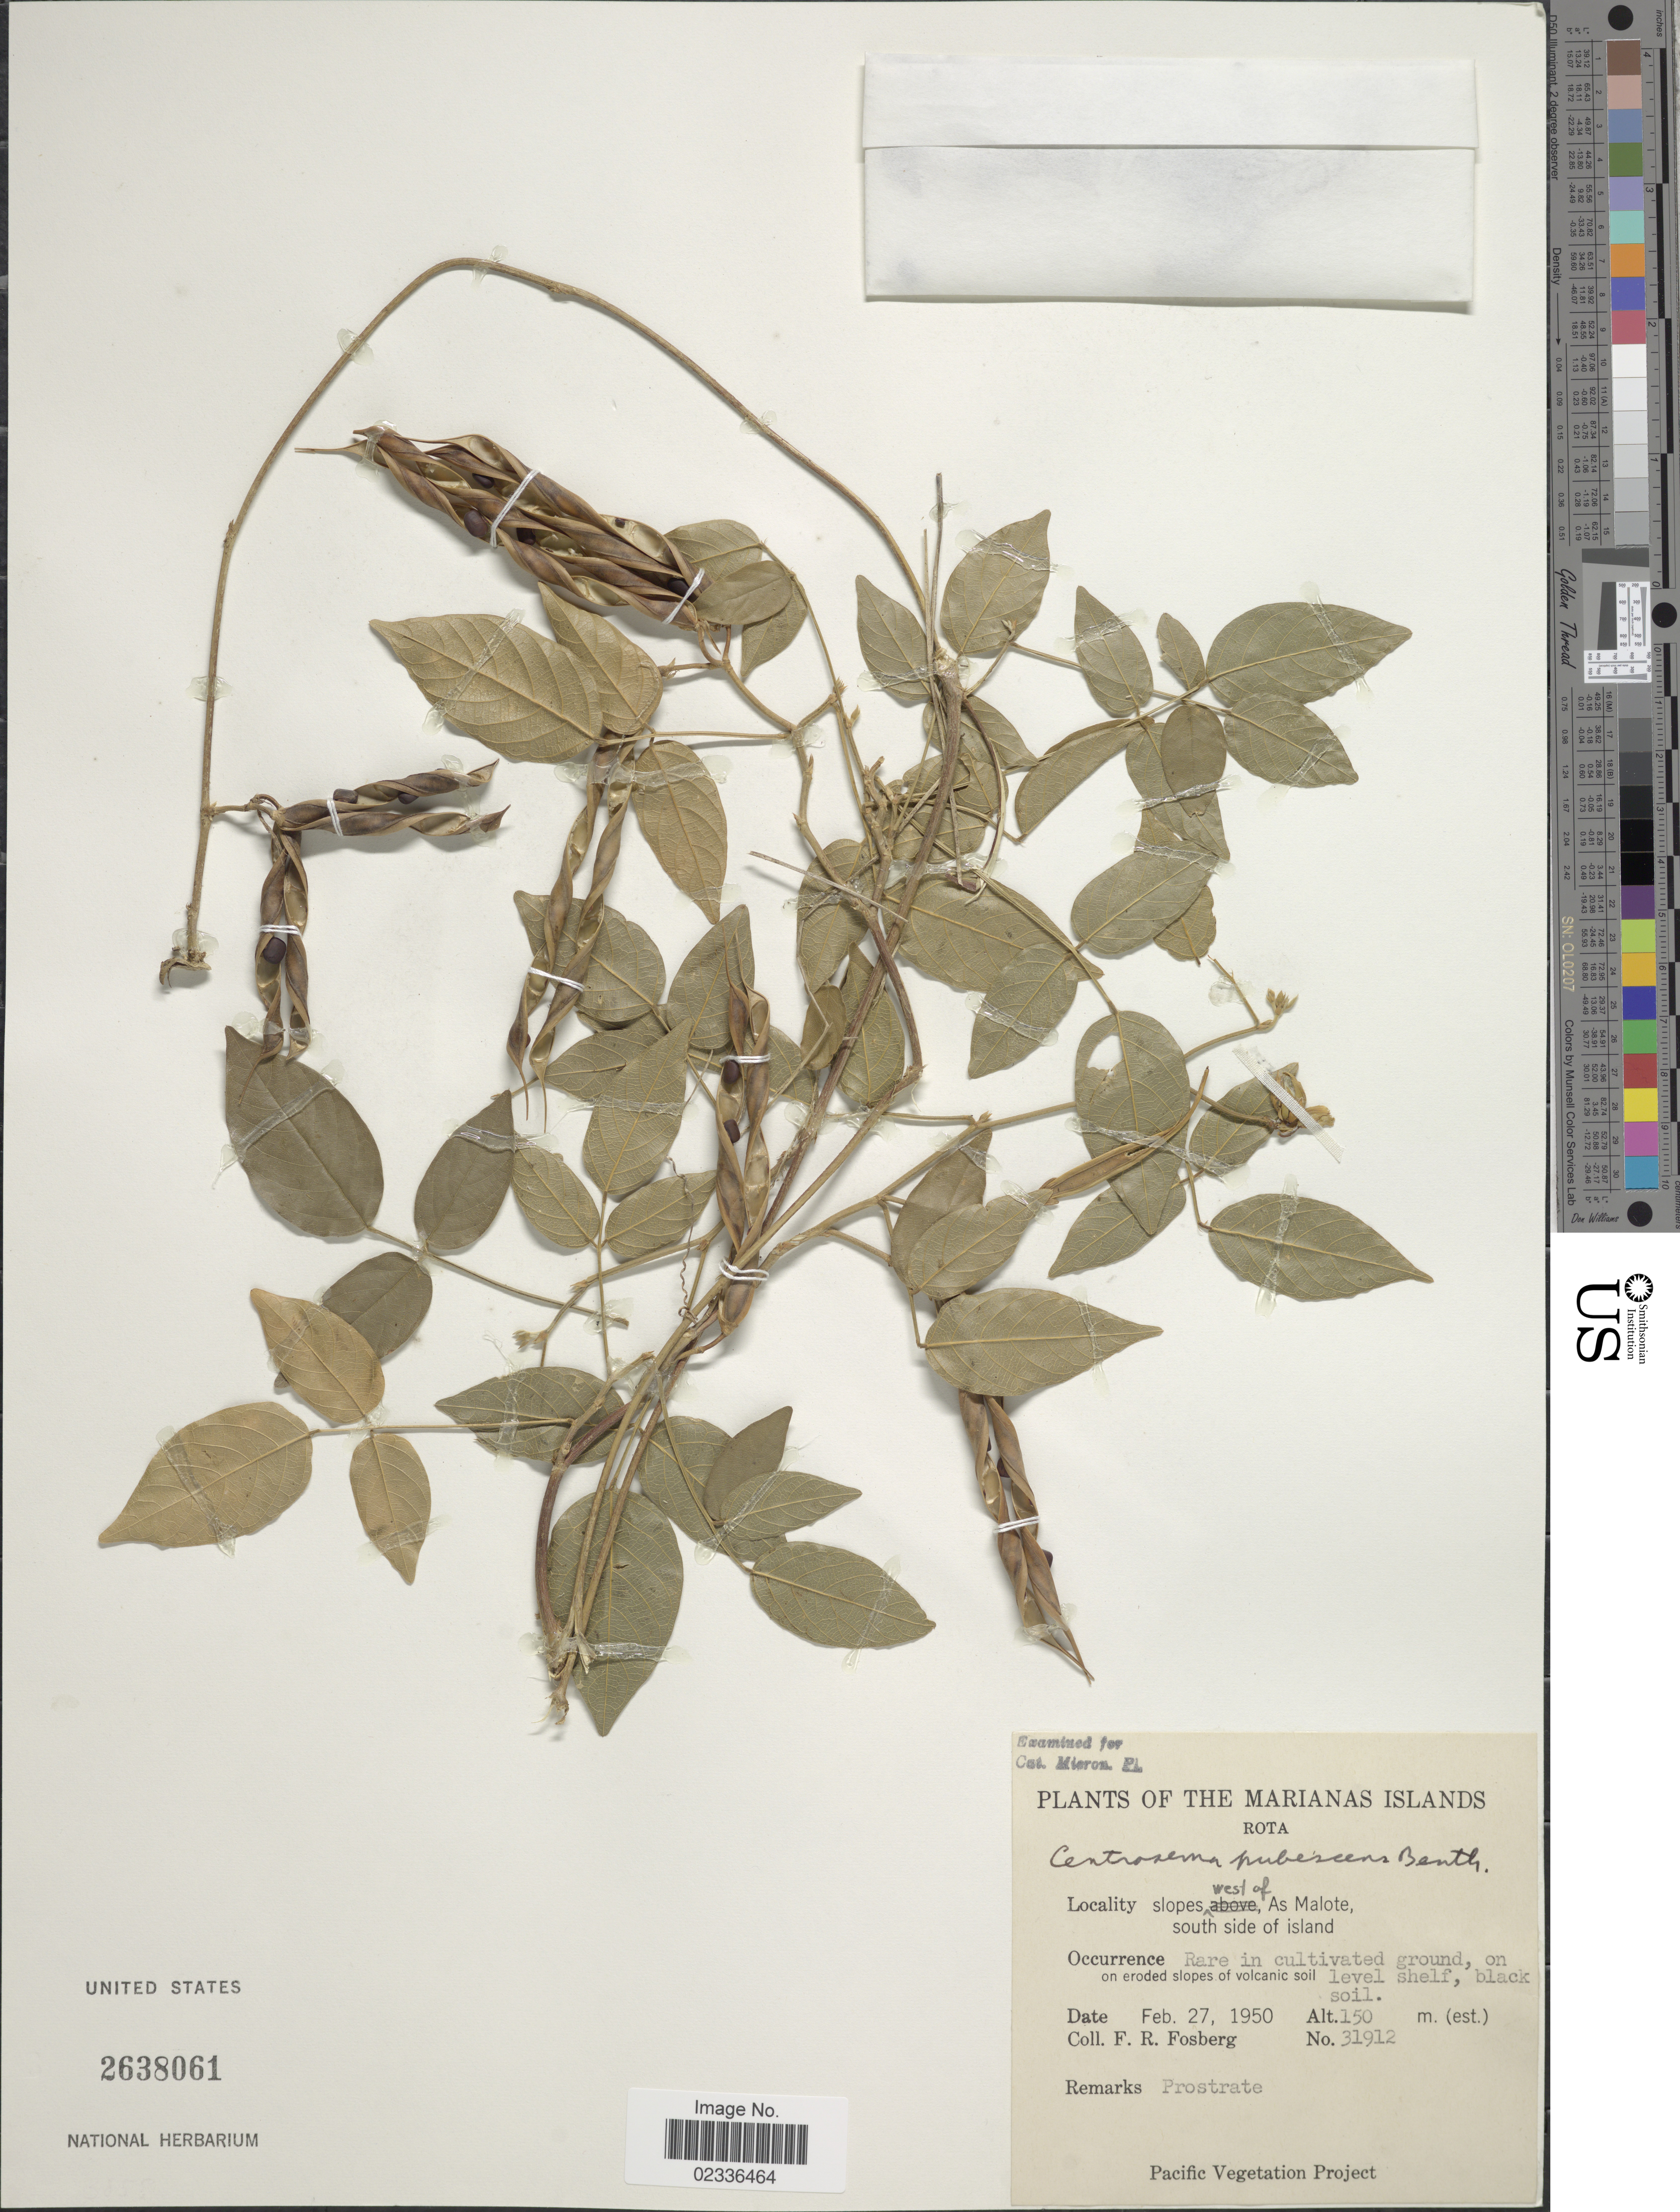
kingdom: Plantae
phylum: Tracheophyta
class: Magnoliopsida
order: Fabales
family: Fabaceae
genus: Centrosema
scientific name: Centrosema pubescens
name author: Benth.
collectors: F. R. Fosberg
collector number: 31912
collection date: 1950-02-27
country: Northern Mariana Islands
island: Rota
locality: Rota, slopes west of As Malote, south side of island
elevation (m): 150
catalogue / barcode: US 2638061